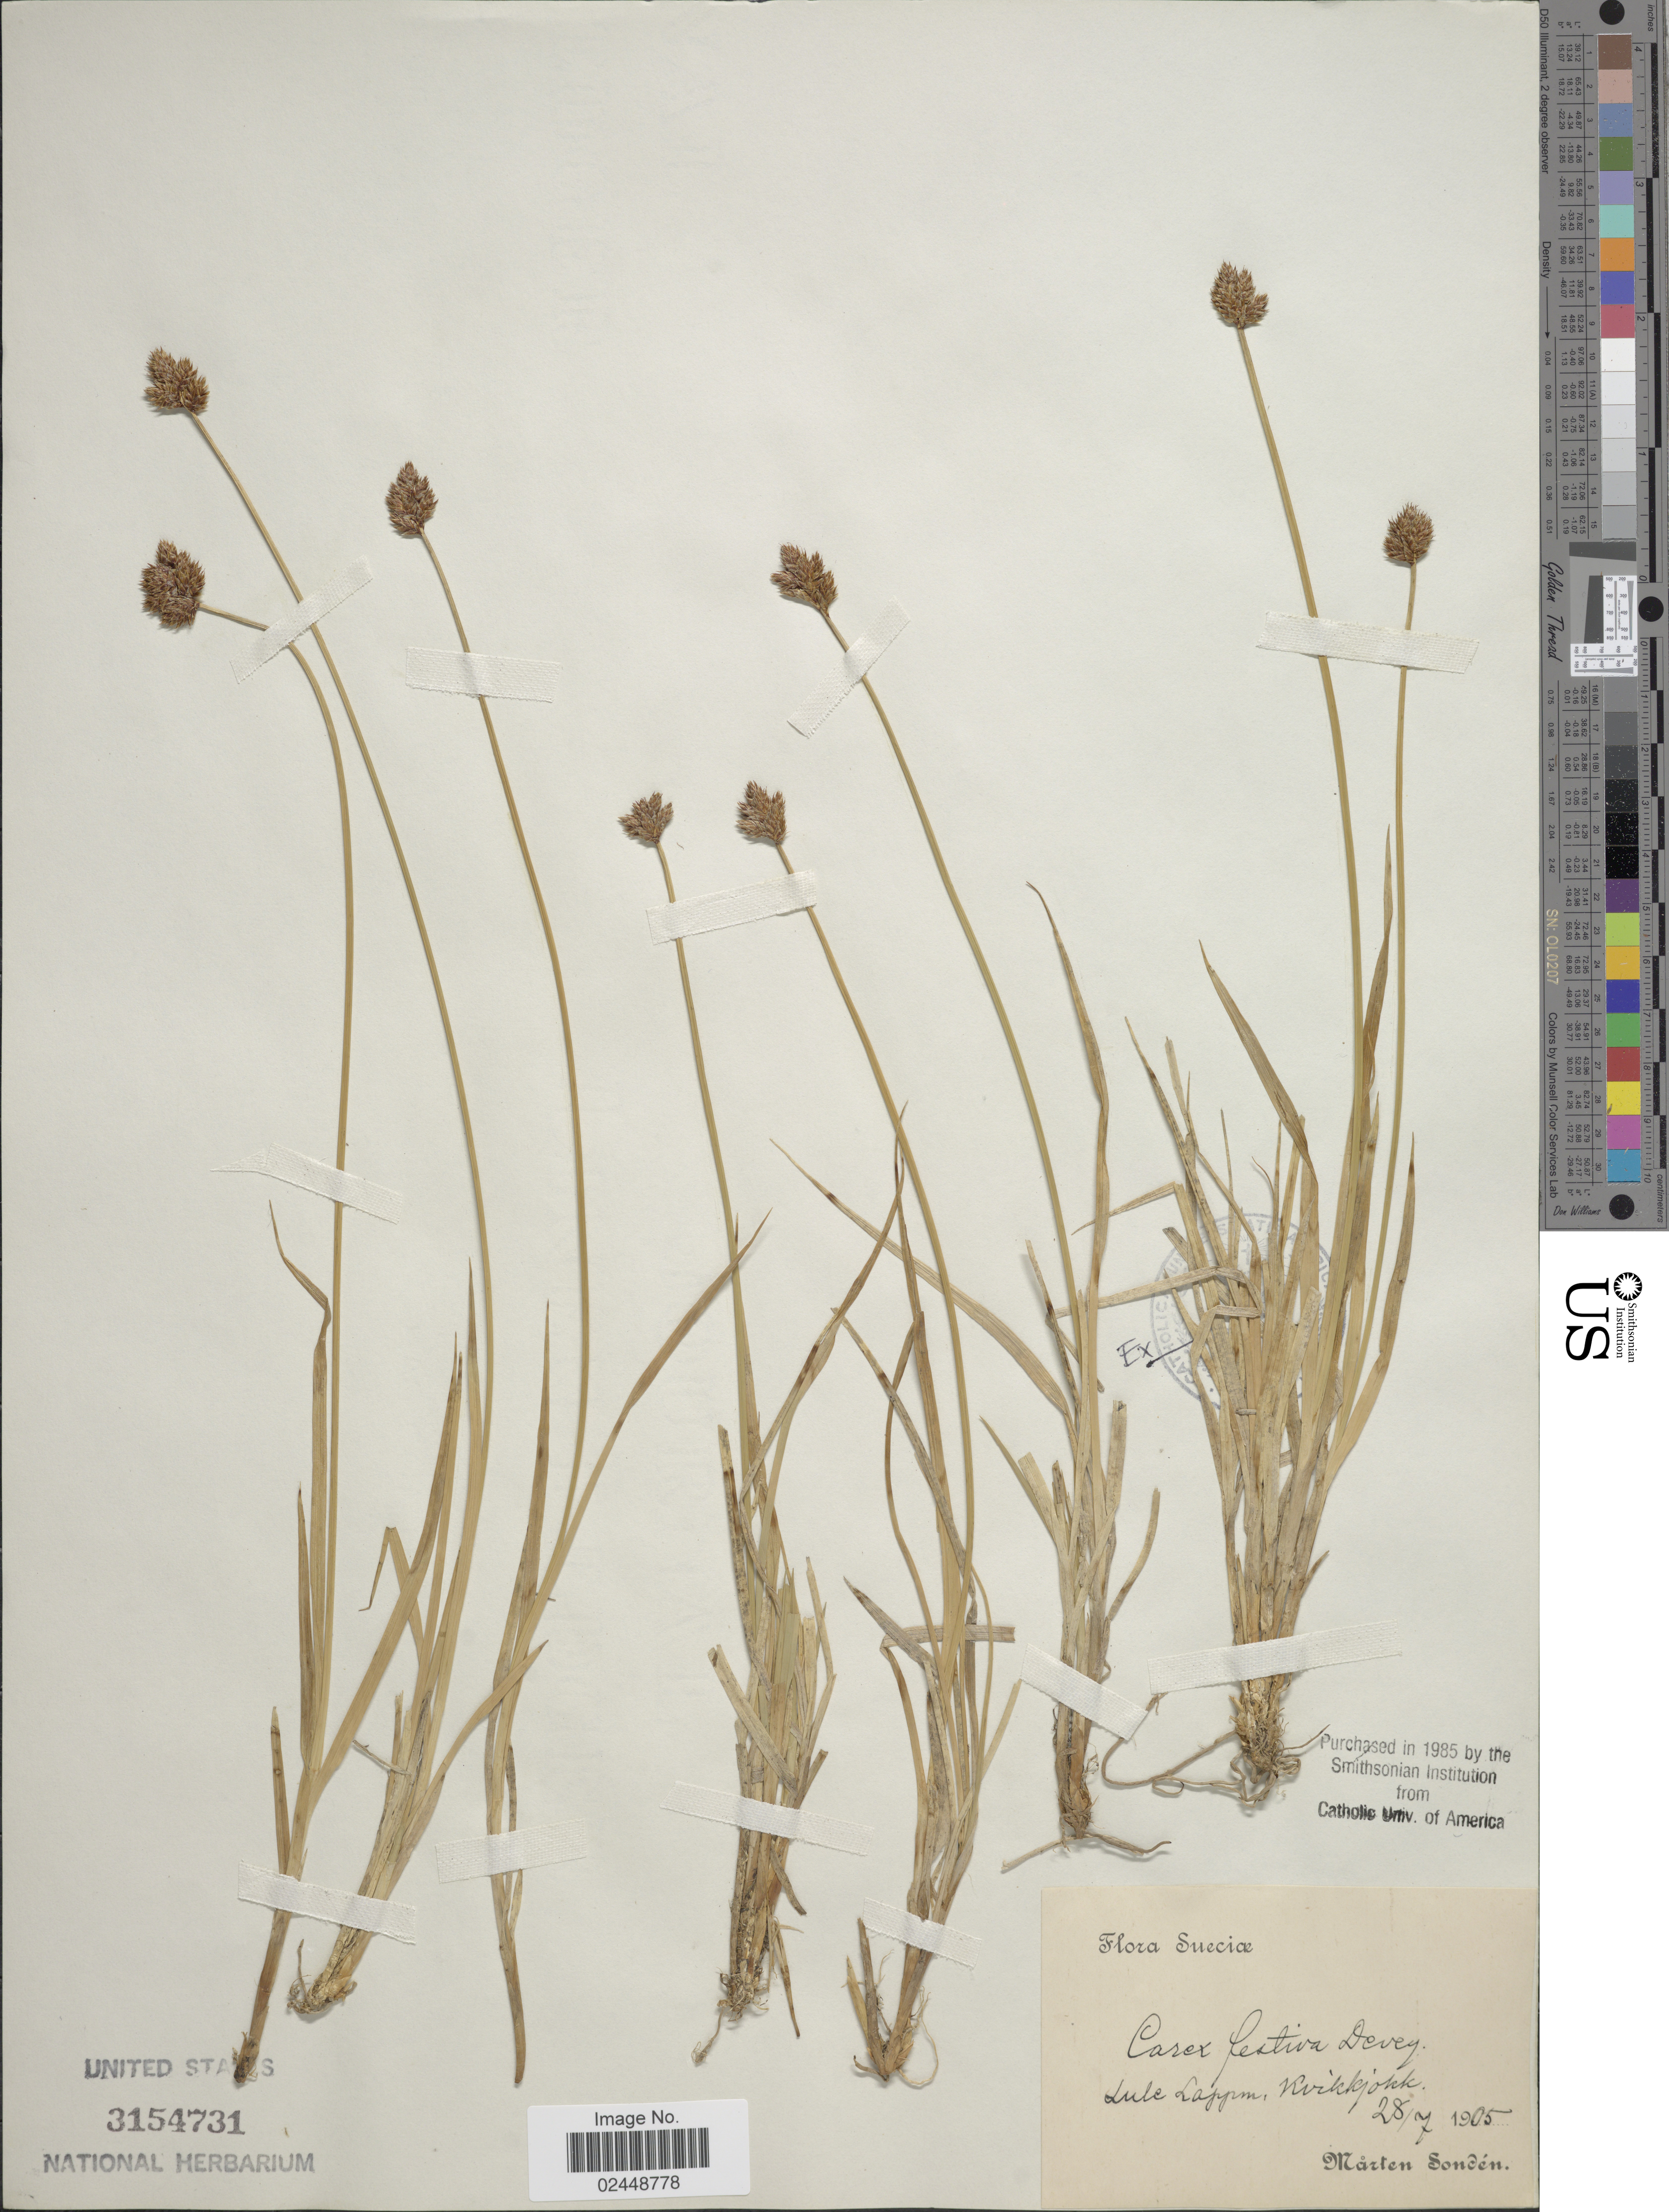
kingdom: Plantae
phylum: Tracheophyta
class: Liliopsida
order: Poales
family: Cyperaceae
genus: Carex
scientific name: Carex macloviana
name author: d'Urv.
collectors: M. Sondén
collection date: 1905-07-28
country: Sweden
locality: Sueciae, Lule Lappm. Kvikkjokk.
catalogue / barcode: US 3154731